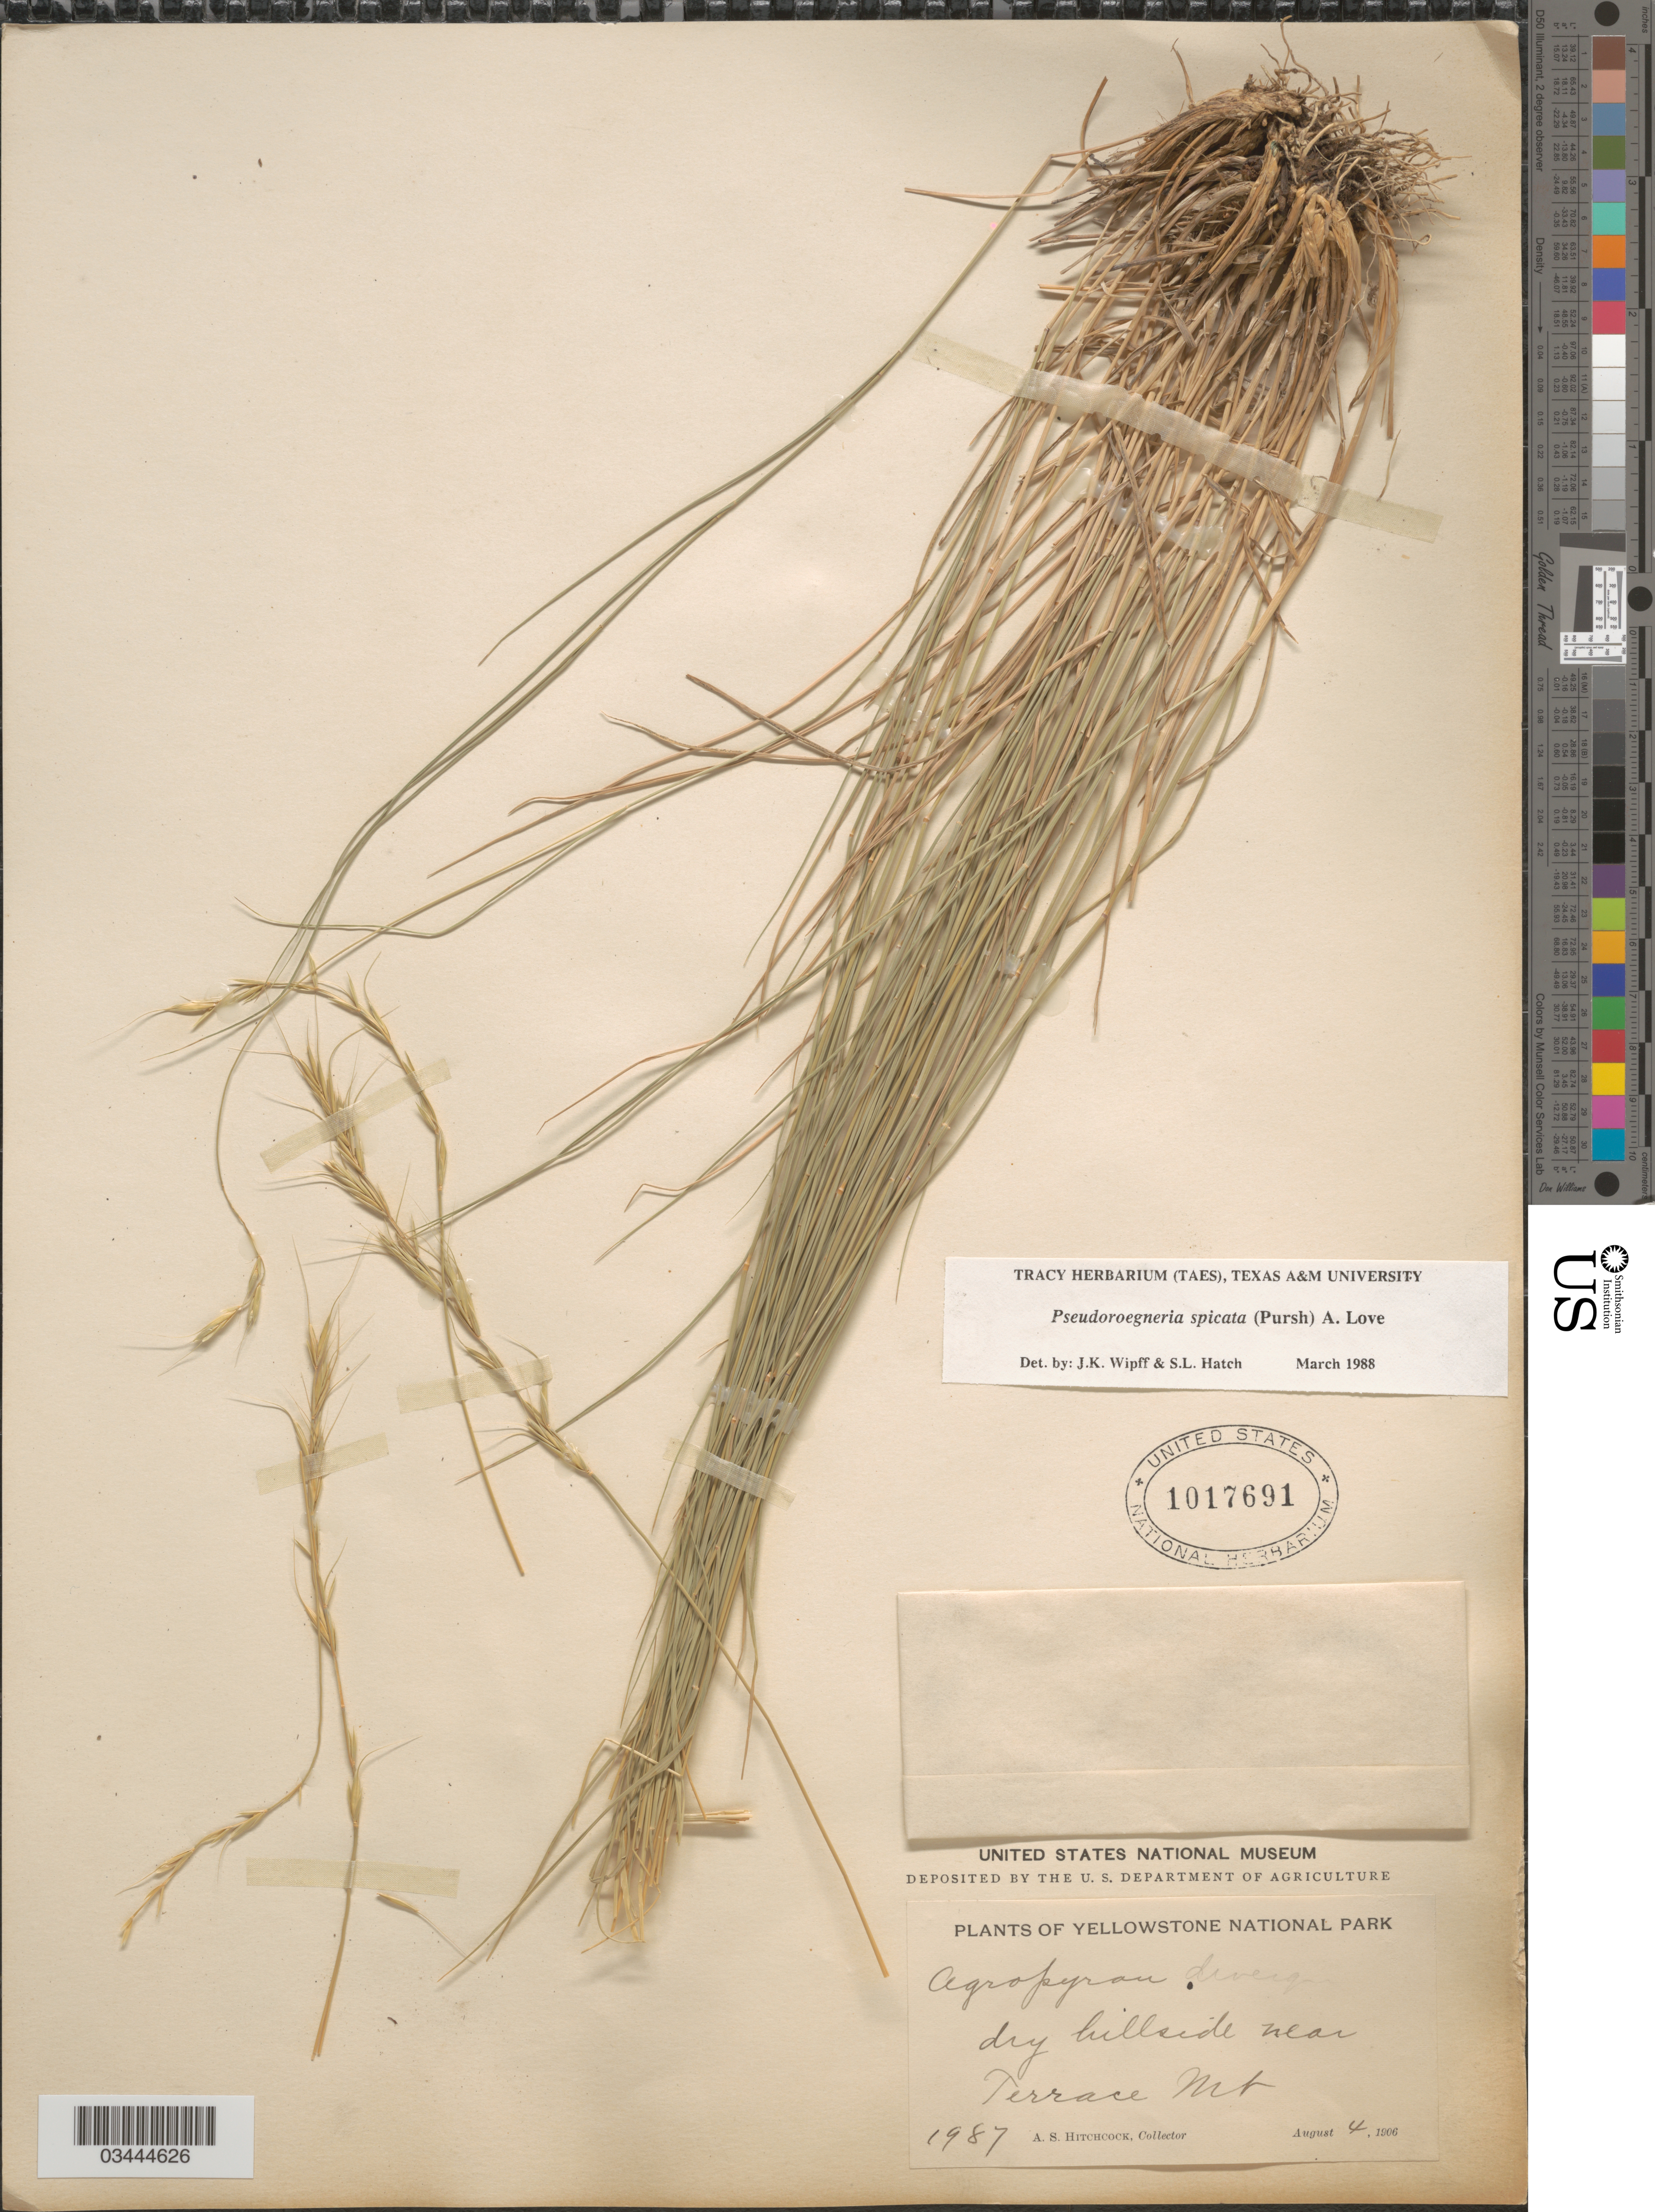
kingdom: Plantae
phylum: Tracheophyta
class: Liliopsida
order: Poales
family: Poaceae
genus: Pseudoroegneria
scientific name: Pseudoroegneria spicata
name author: (Pursh) Á. Löve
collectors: A. S. Hitchcock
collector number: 1987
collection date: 1906-08-04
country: United States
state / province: Wyoming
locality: Yellowstone National Park. Dry hillside near Terrace Mt.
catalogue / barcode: US 1017691